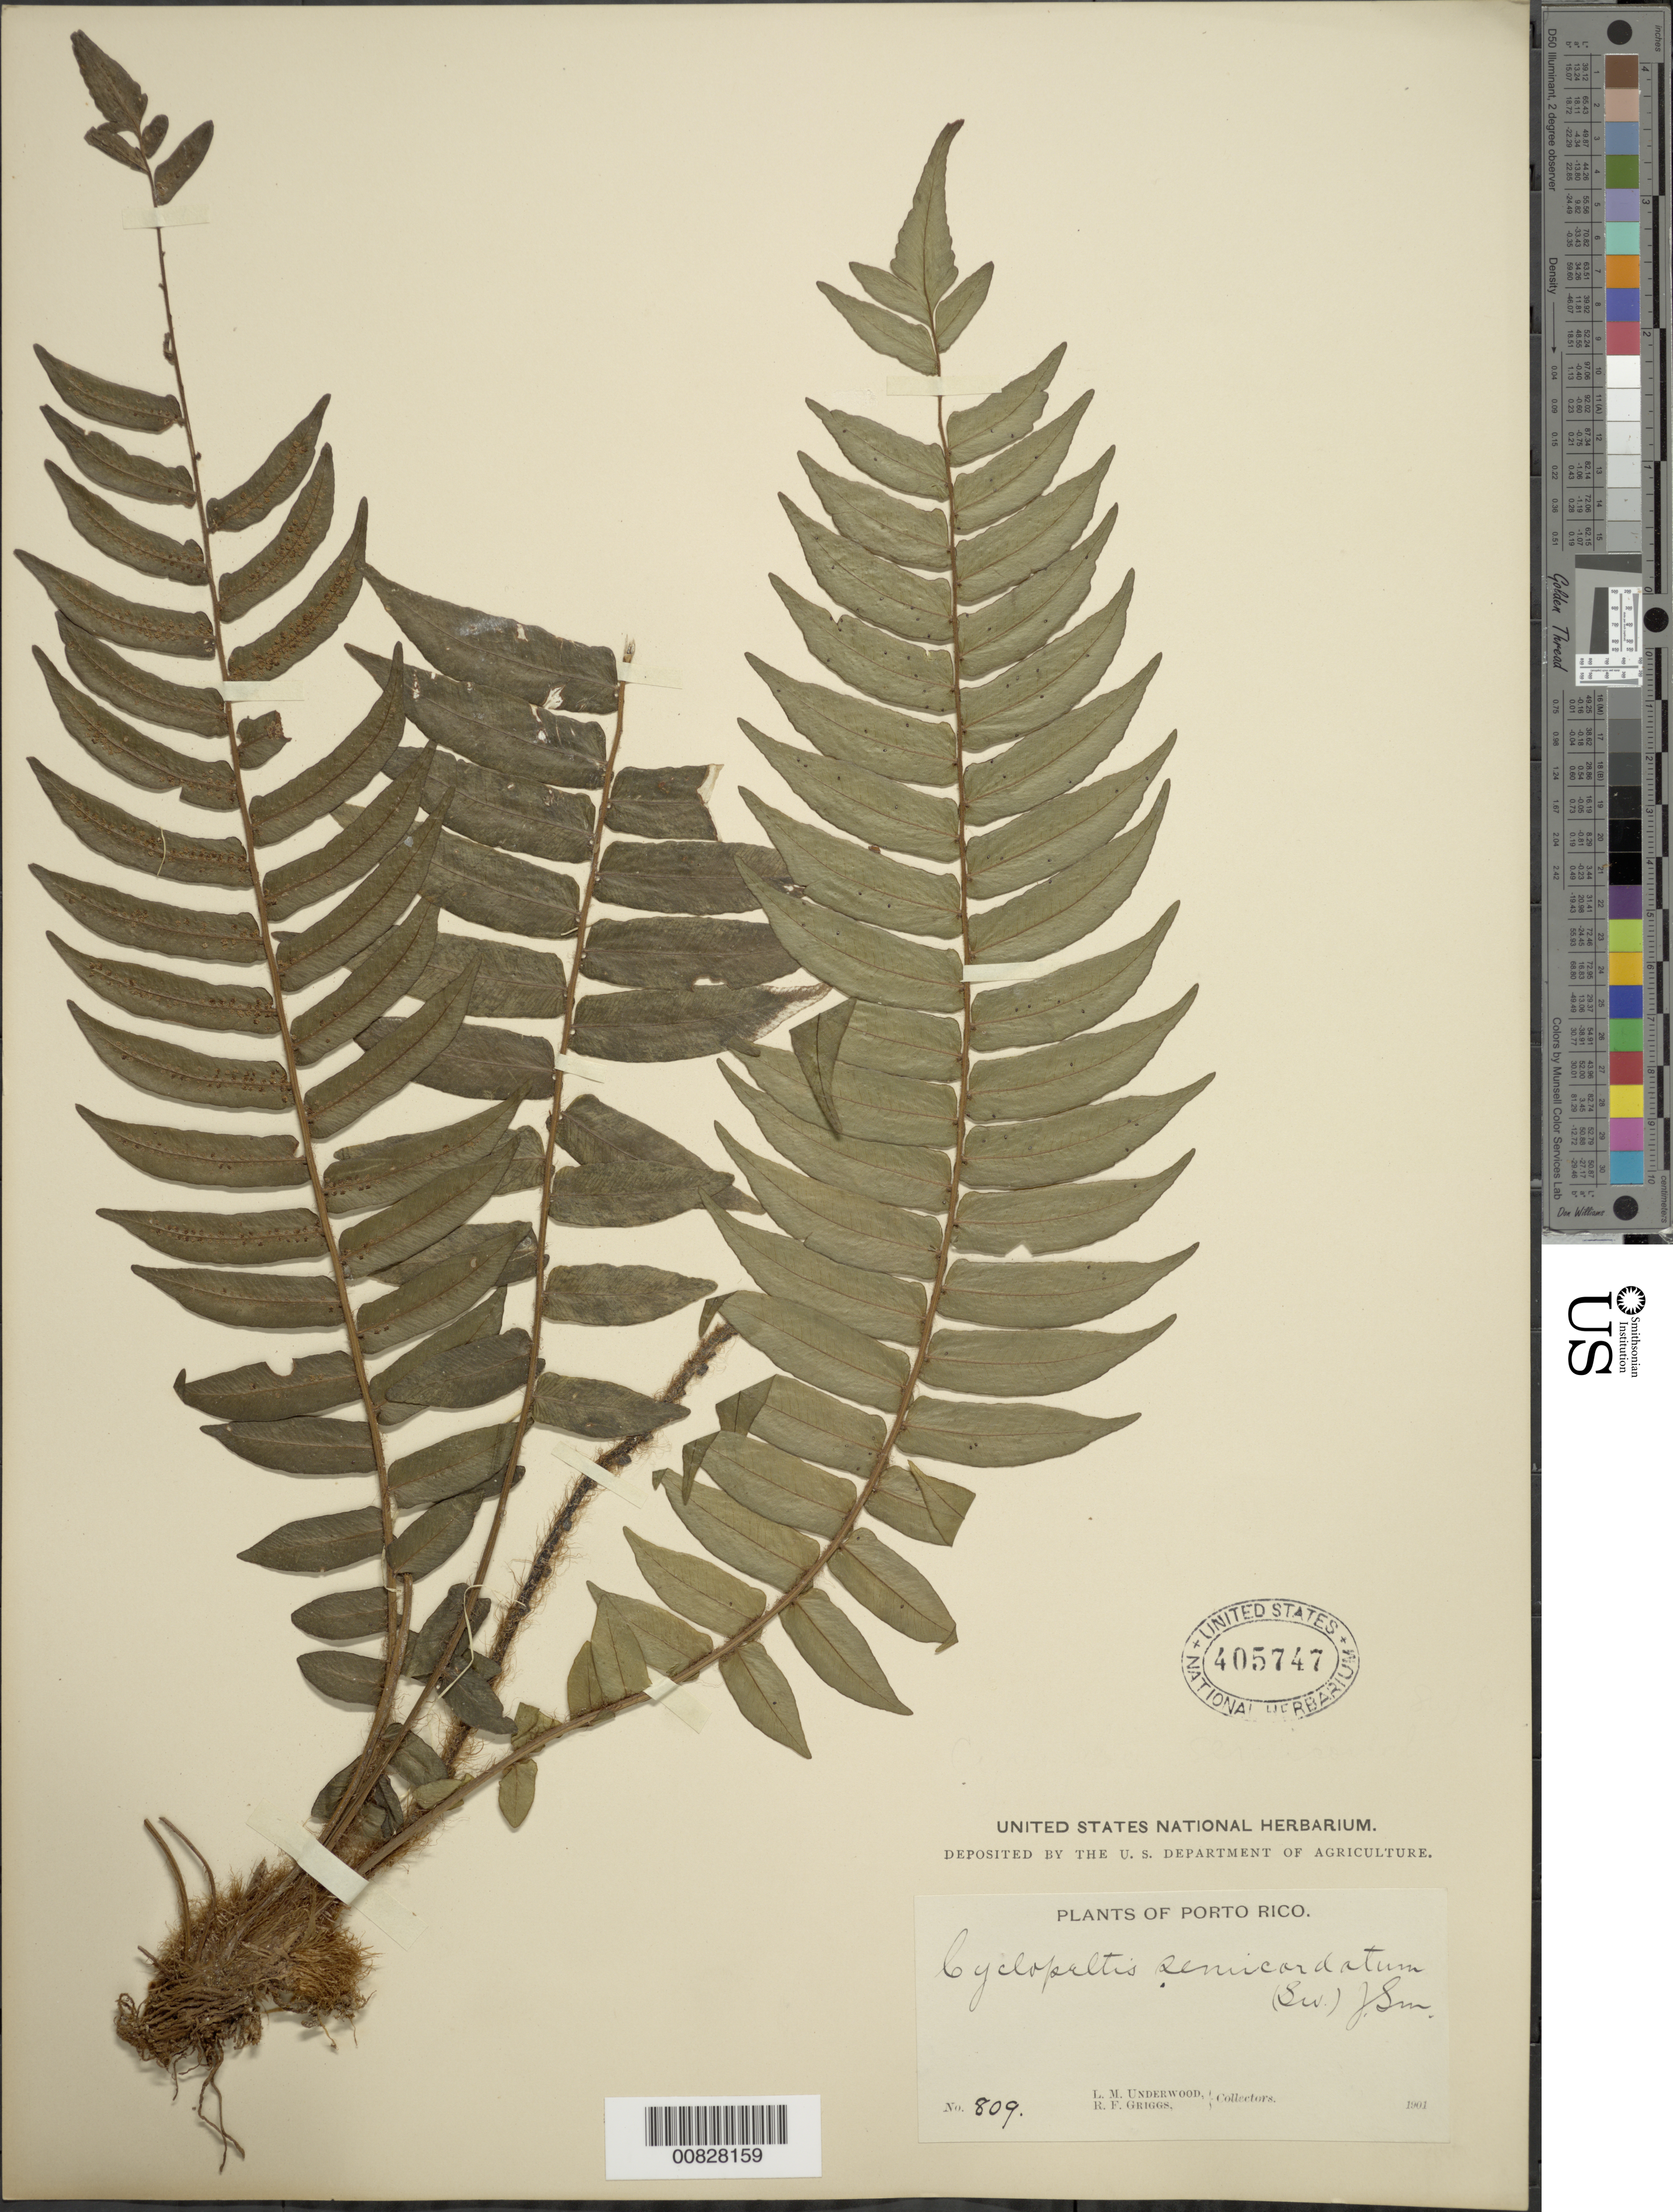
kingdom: Plantae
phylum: Tracheophyta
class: Polypodiopsida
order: Polypodiales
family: Lomariopsidaceae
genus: Cyclopeltis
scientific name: Cyclopeltis semicordata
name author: (Sw.) J. Sm.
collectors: L. M. Underwood & R. F. Griggs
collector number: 809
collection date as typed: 13 Jul 1901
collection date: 1901-07-13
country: Puerto Rico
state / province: Utuado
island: Puerto Rico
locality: Utuado to Arceibo road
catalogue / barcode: US 405747